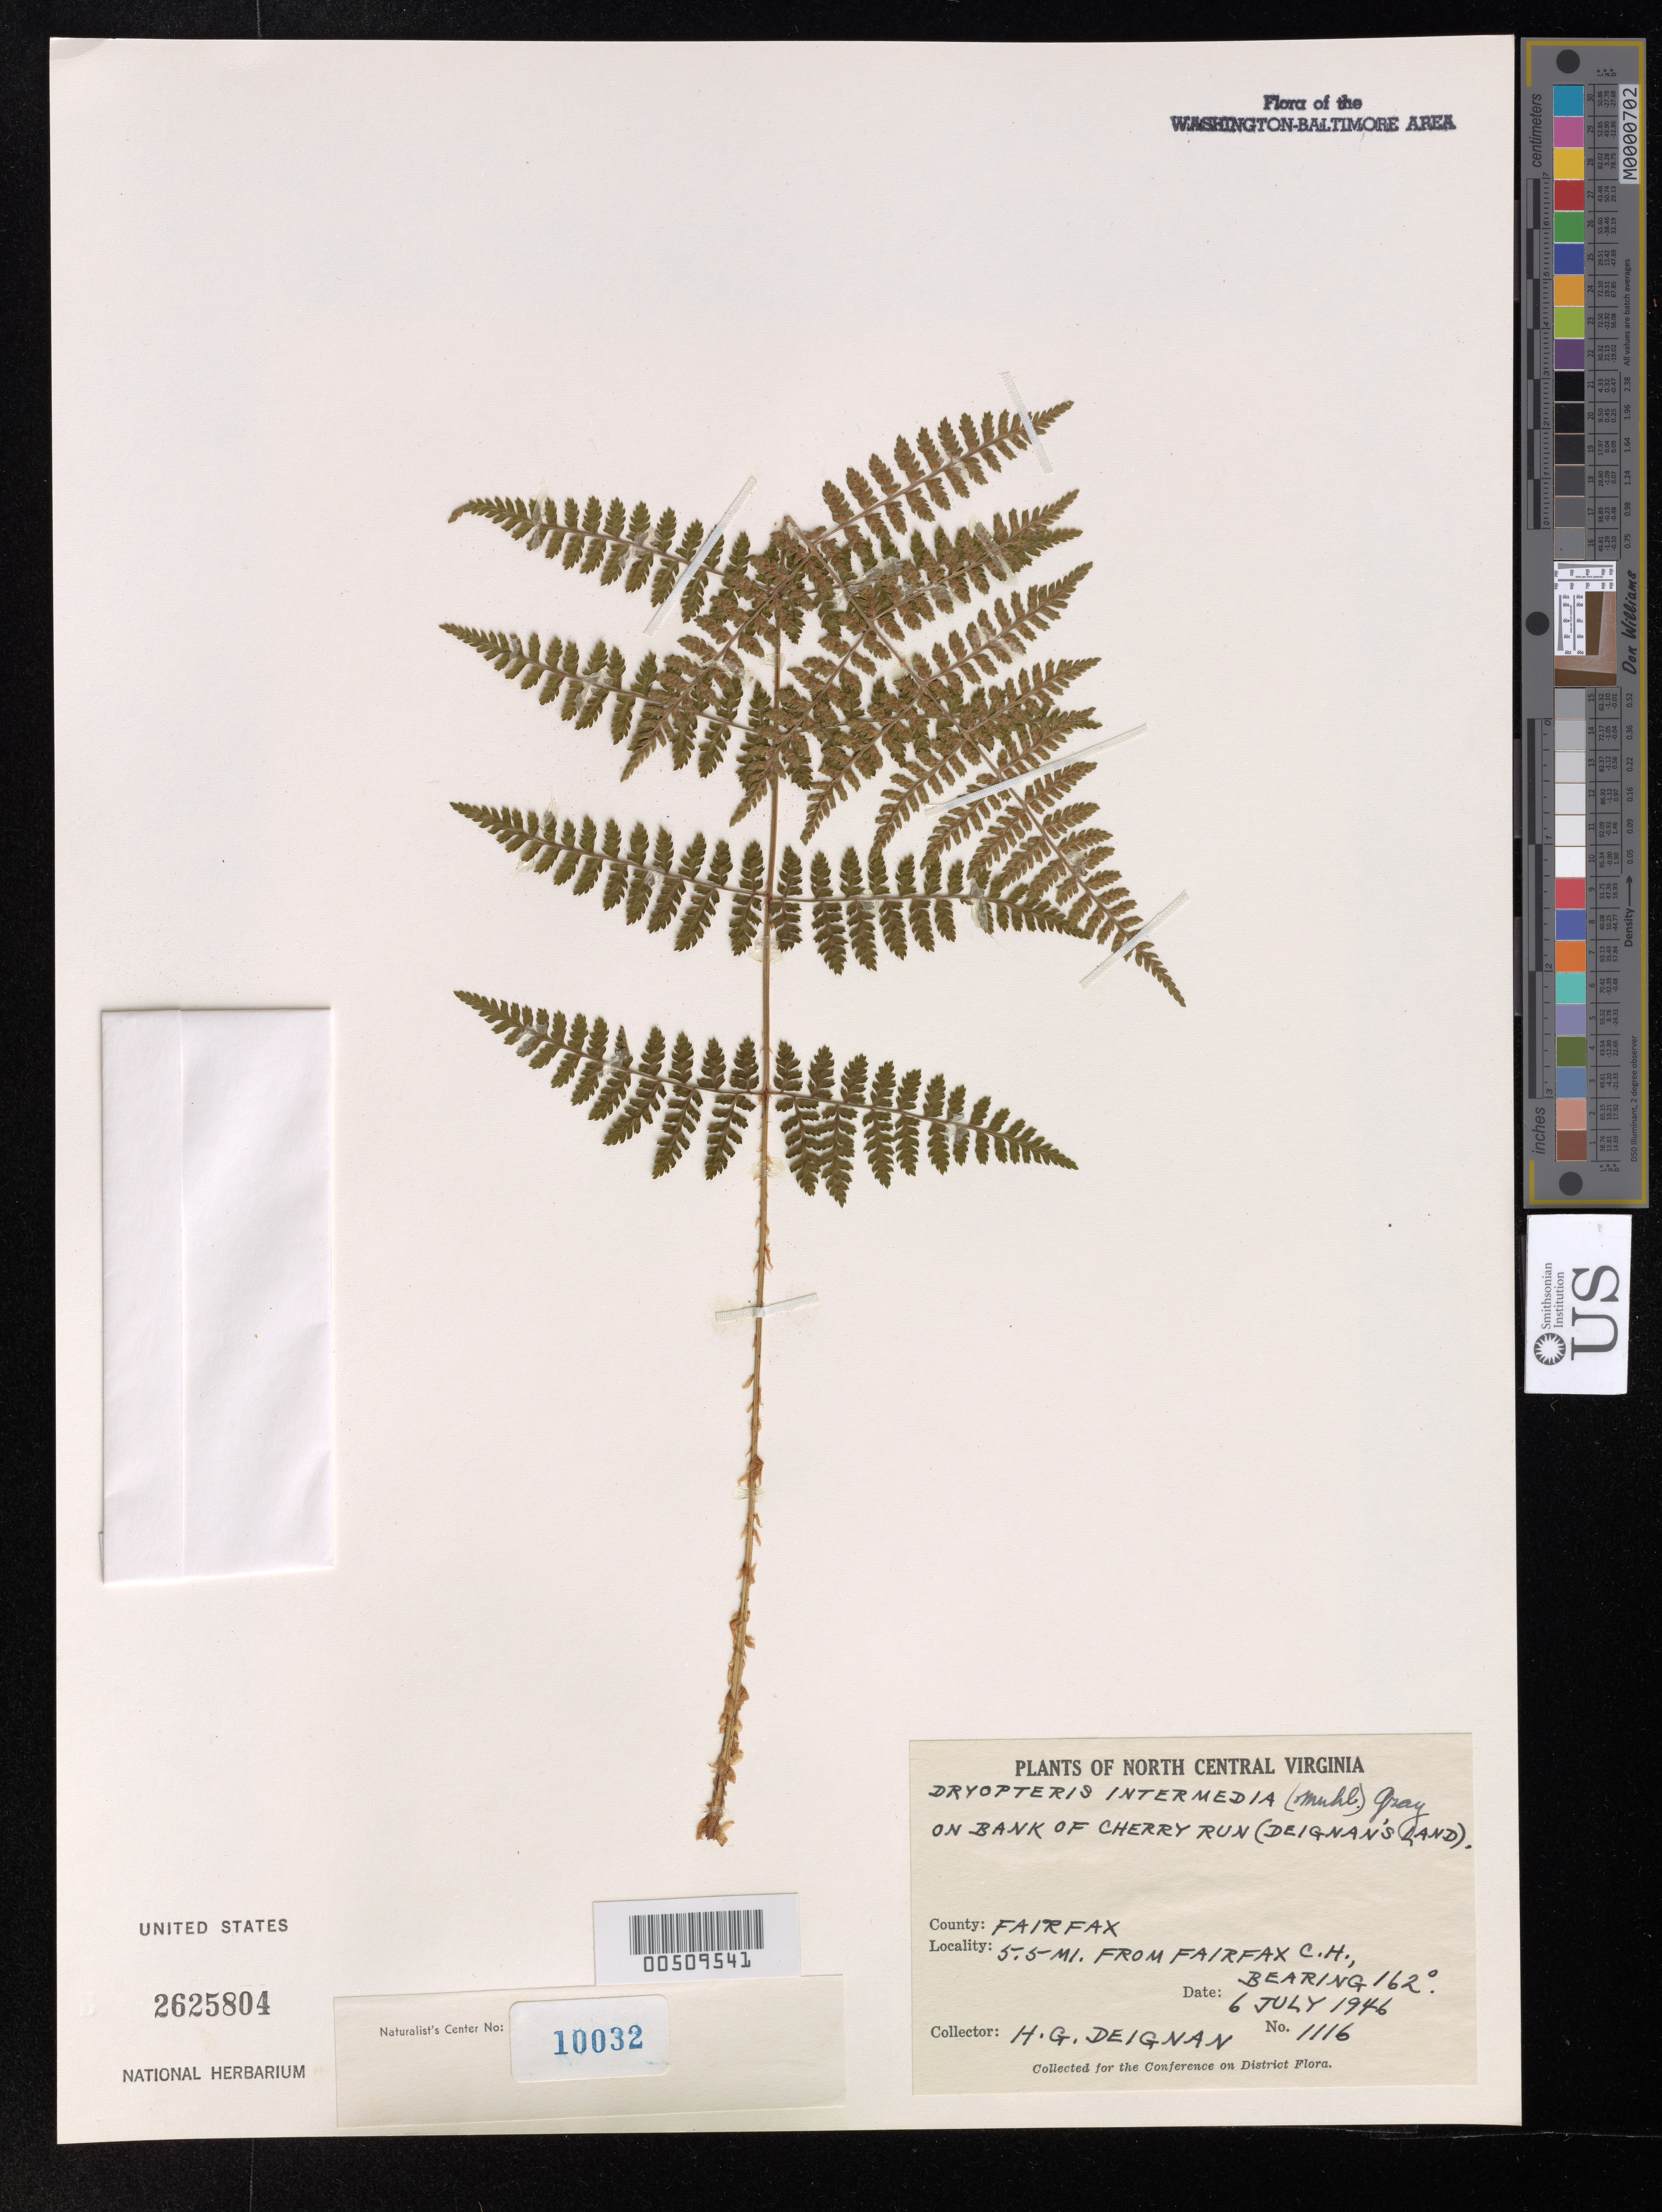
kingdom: Plantae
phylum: Tracheophyta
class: Polypodiopsida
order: Polypodiales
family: Dryopteridaceae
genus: Dryopteris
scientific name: Dryopteris intermedia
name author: (Muhl.) A. Gray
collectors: H. Deignan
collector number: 1116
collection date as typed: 06 Jul 1946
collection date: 1946-07-06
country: United States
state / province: Virginia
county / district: Fairfax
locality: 5.5 mi. from Fairfax Court House, on bank of Cherry Run (Deignan's Land)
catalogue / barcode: US 2625804